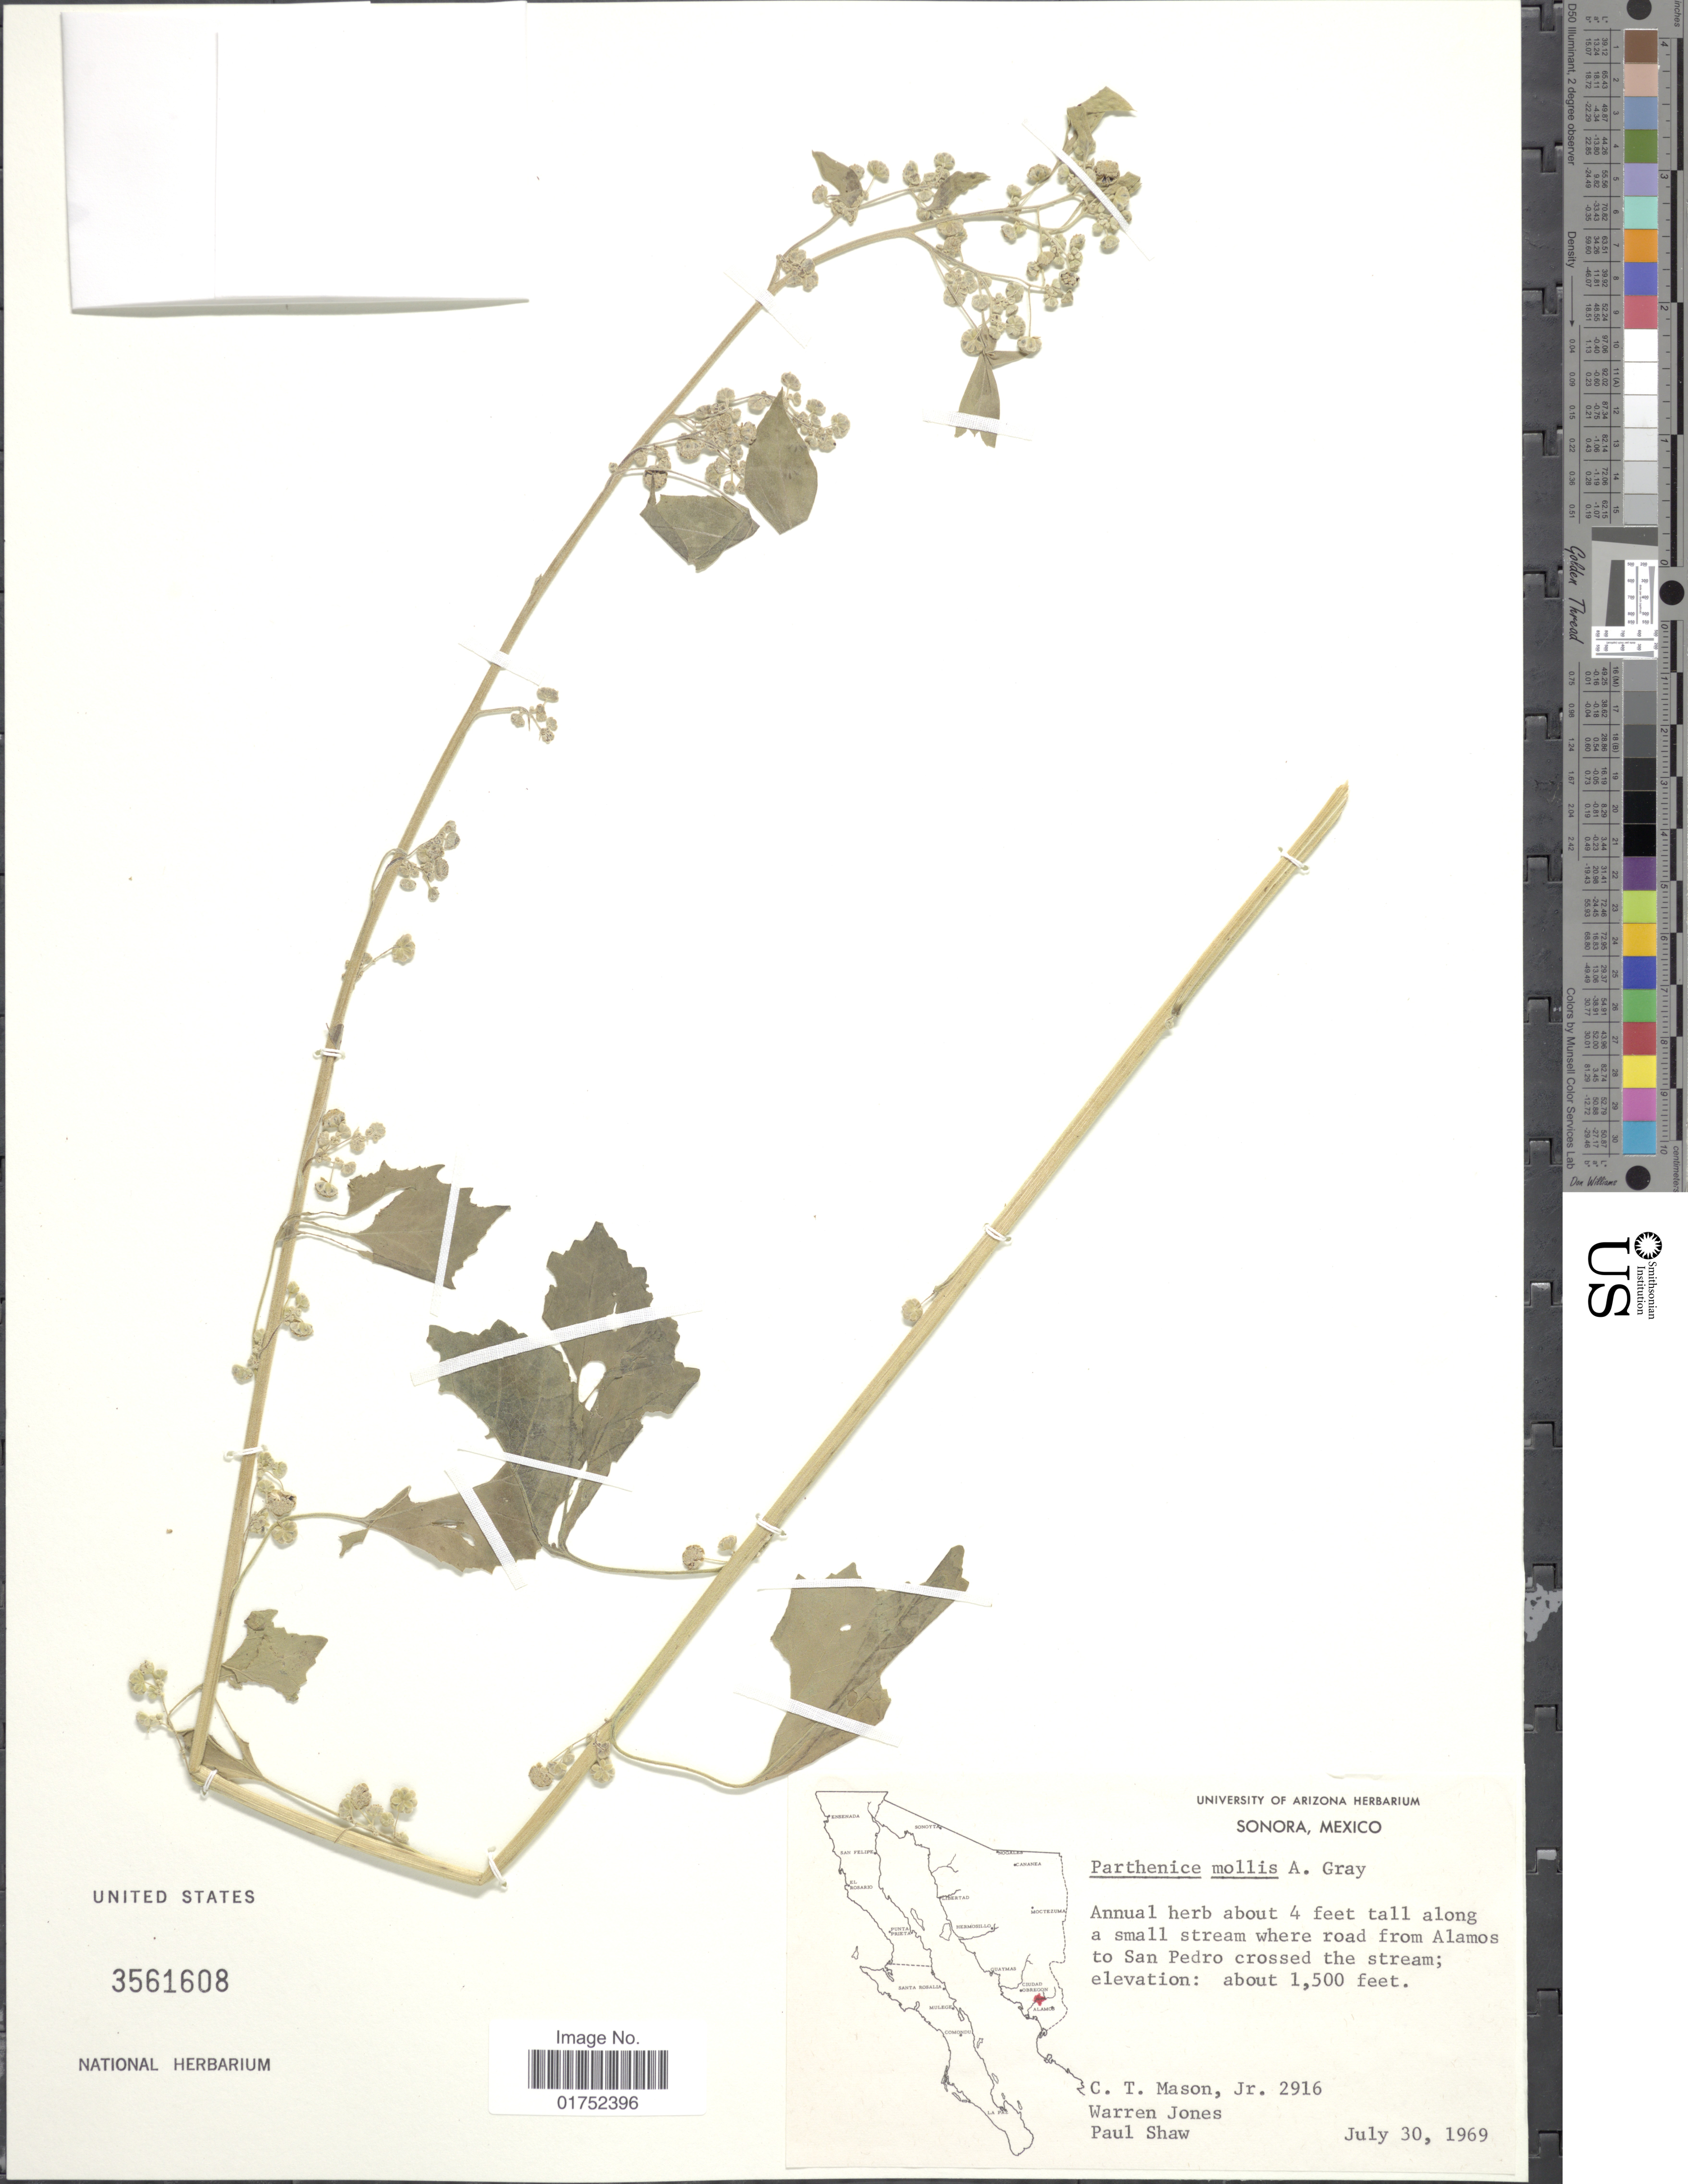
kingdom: Plantae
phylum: Tracheophyta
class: Magnoliopsida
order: Asterales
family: Asteraceae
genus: Parthenice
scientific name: Parthenice mollis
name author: A. Gray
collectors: C. T. Mason, W. Jones & P. Shaw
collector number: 2916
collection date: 1969-07-30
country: Mexico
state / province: Sonora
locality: Road from Alamos to San Pedro crossed the stream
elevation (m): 457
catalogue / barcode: US 3561608